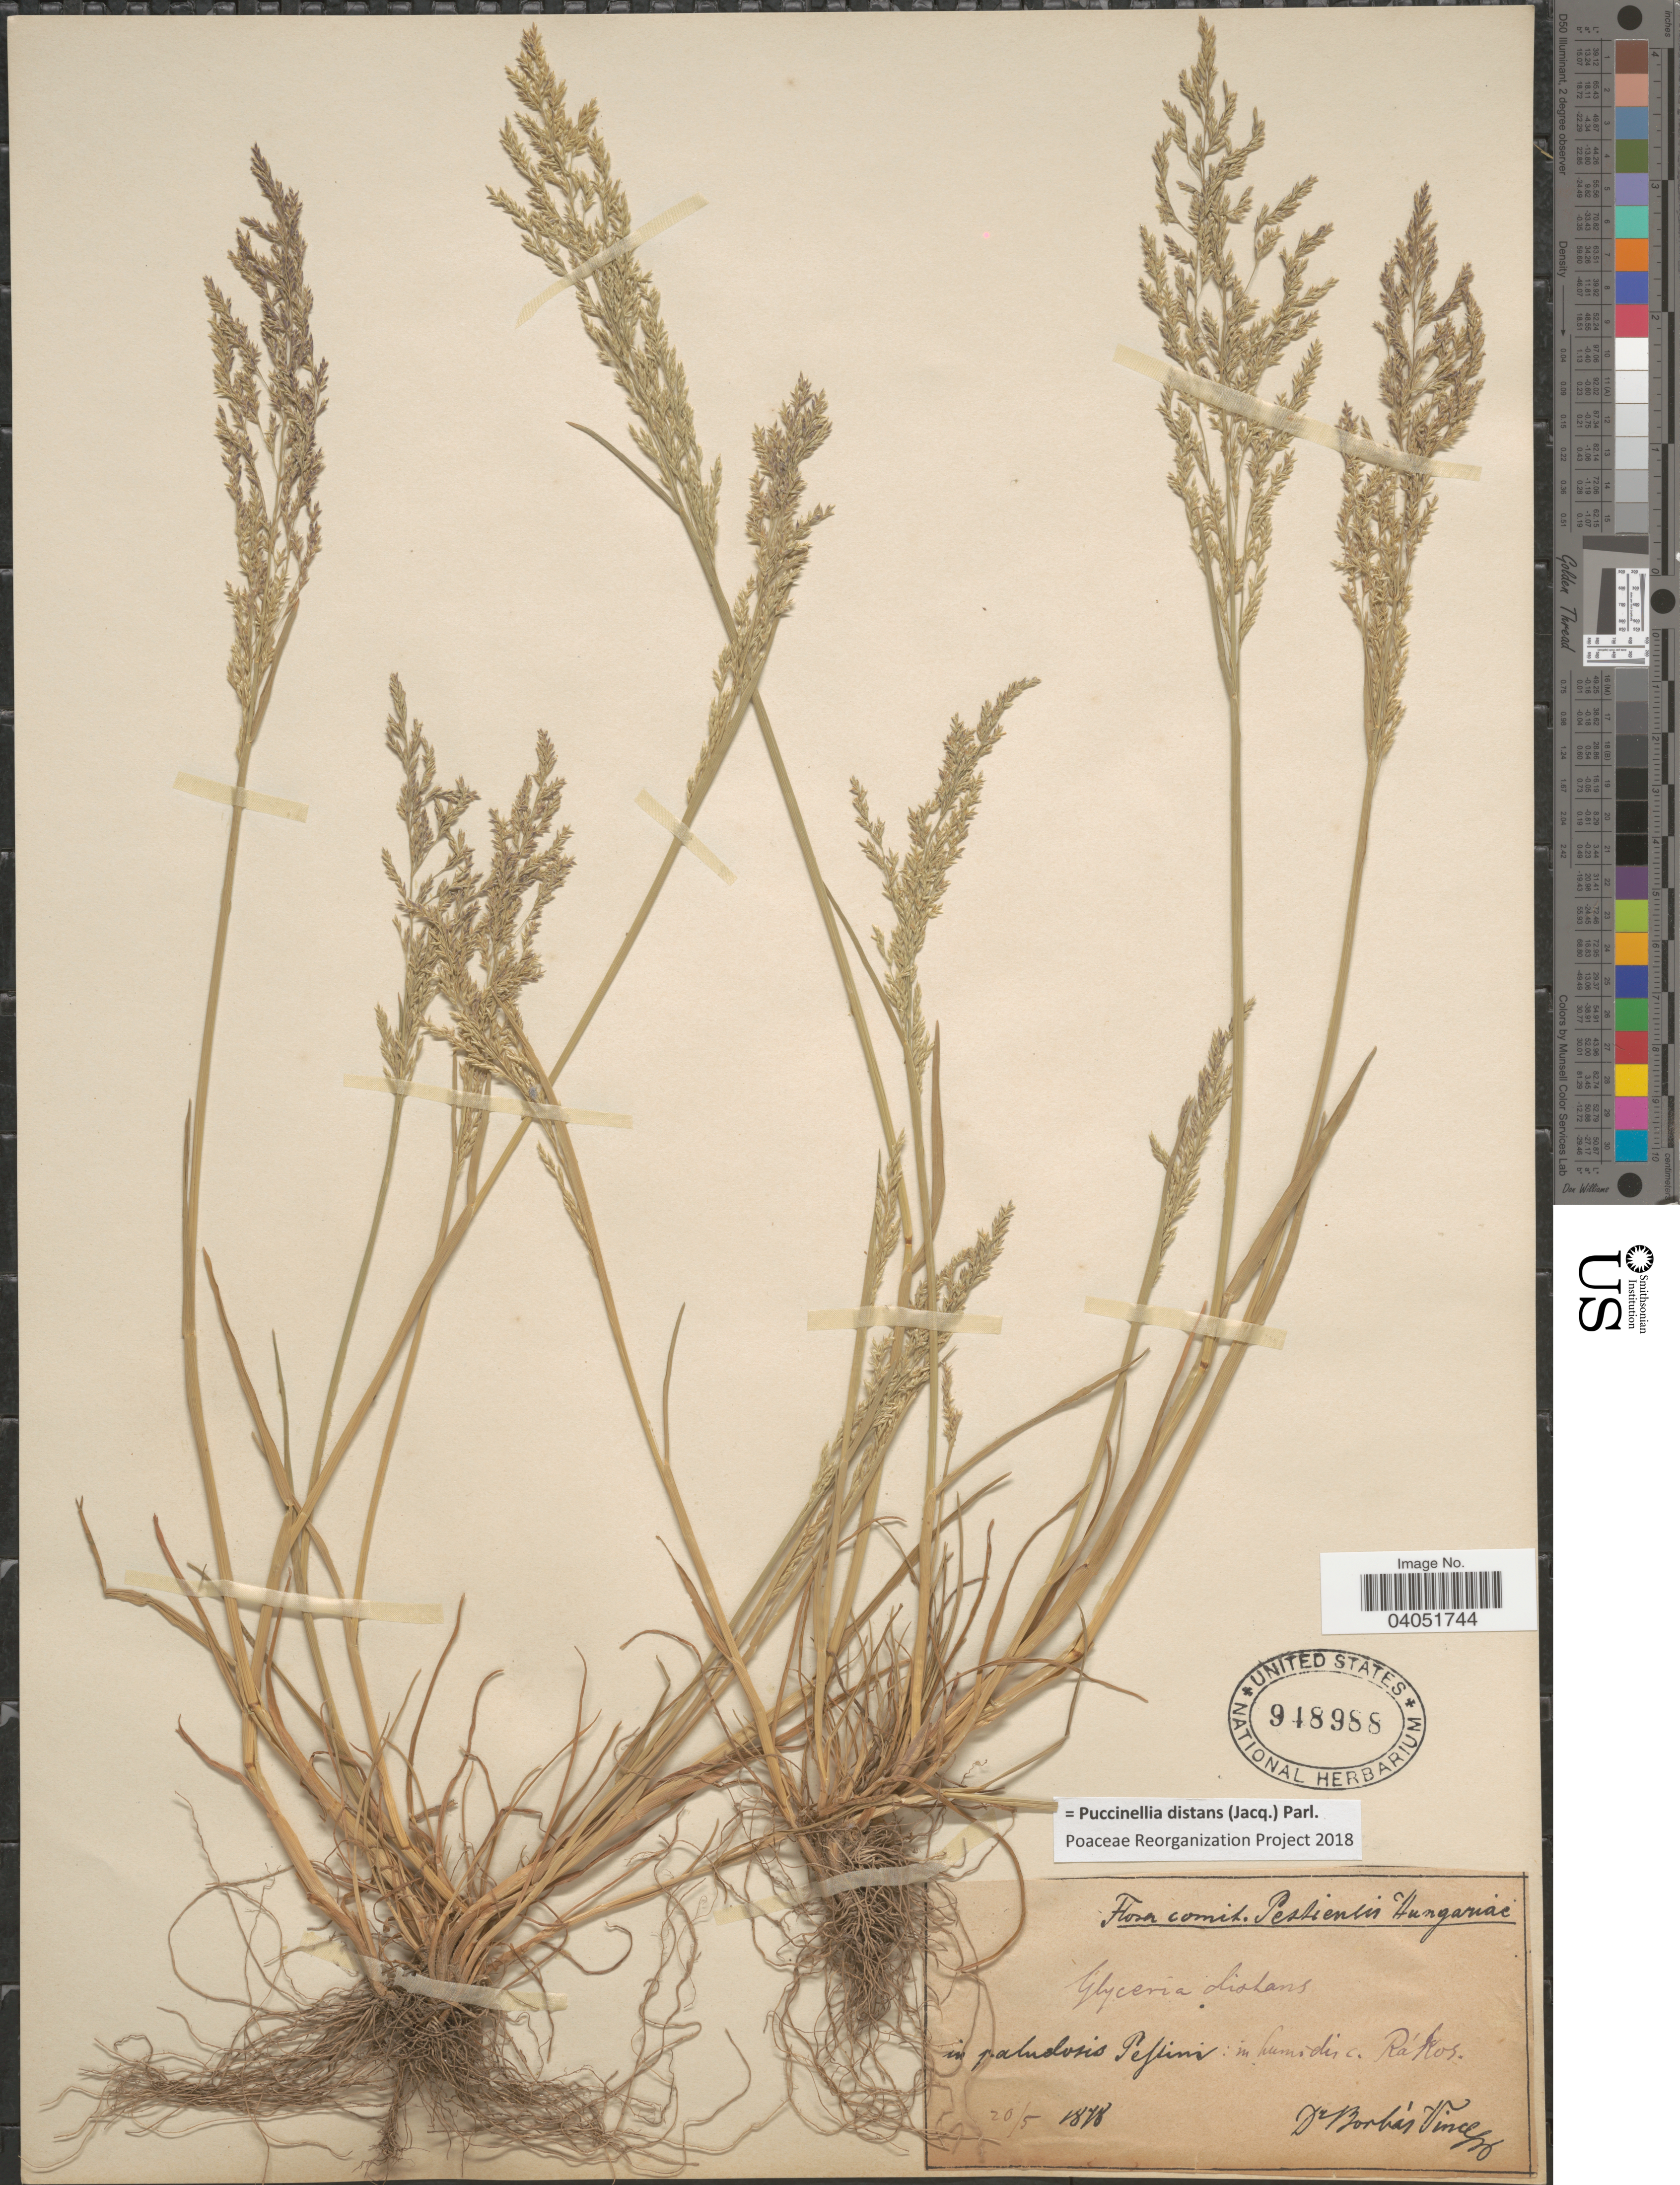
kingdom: Plantae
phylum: Tracheophyta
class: Liliopsida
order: Poales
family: Poaceae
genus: Puccinellia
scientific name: Puccinellia distans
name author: (Jacq.) Parl.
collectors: B. Vince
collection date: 1878-05-20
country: Hungary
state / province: Pest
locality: Comit. Pestiensis Hungariae. In paluslosis Pestin: in humides c. Rákos. [interpreted]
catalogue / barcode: US 948988